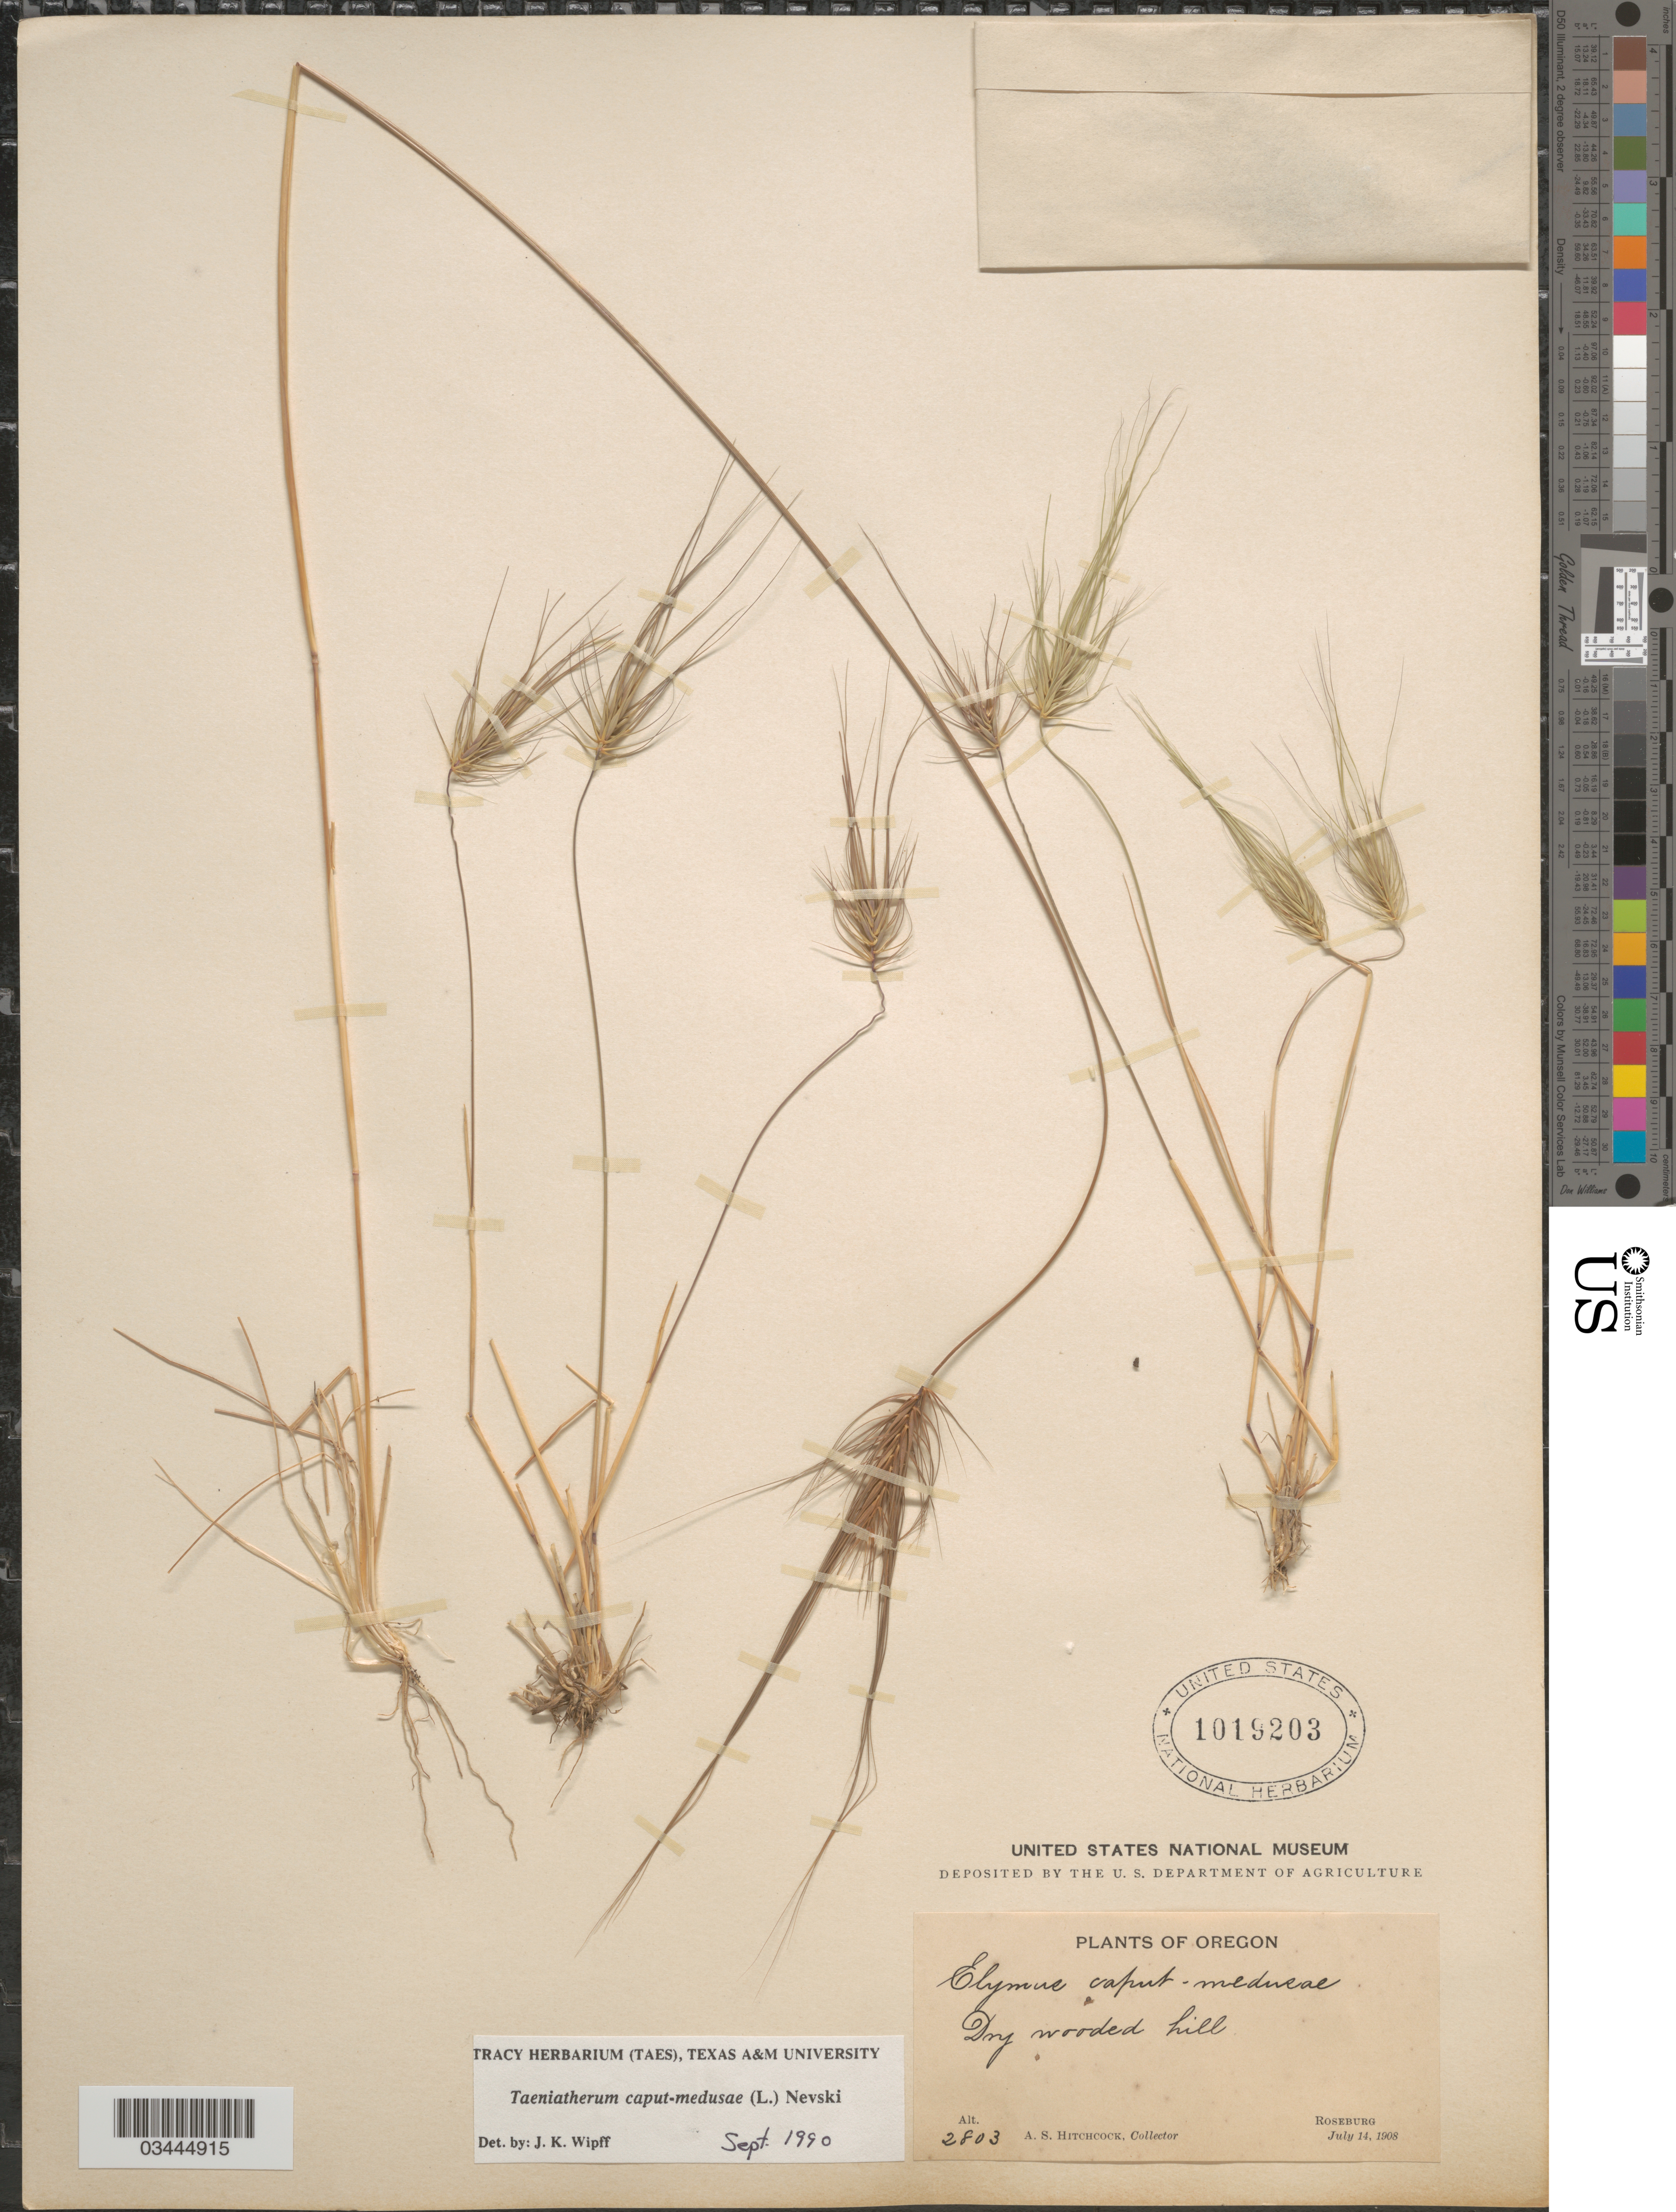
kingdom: Plantae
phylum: Tracheophyta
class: Liliopsida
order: Poales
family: Poaceae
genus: Taeniatherum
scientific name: Taeniatherum caput-medusae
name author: L.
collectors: A. S. Hitchcock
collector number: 2803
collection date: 1908-07-14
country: United States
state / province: Oregon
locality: Dry wooded hill. Roseburg.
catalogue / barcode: US 1019203